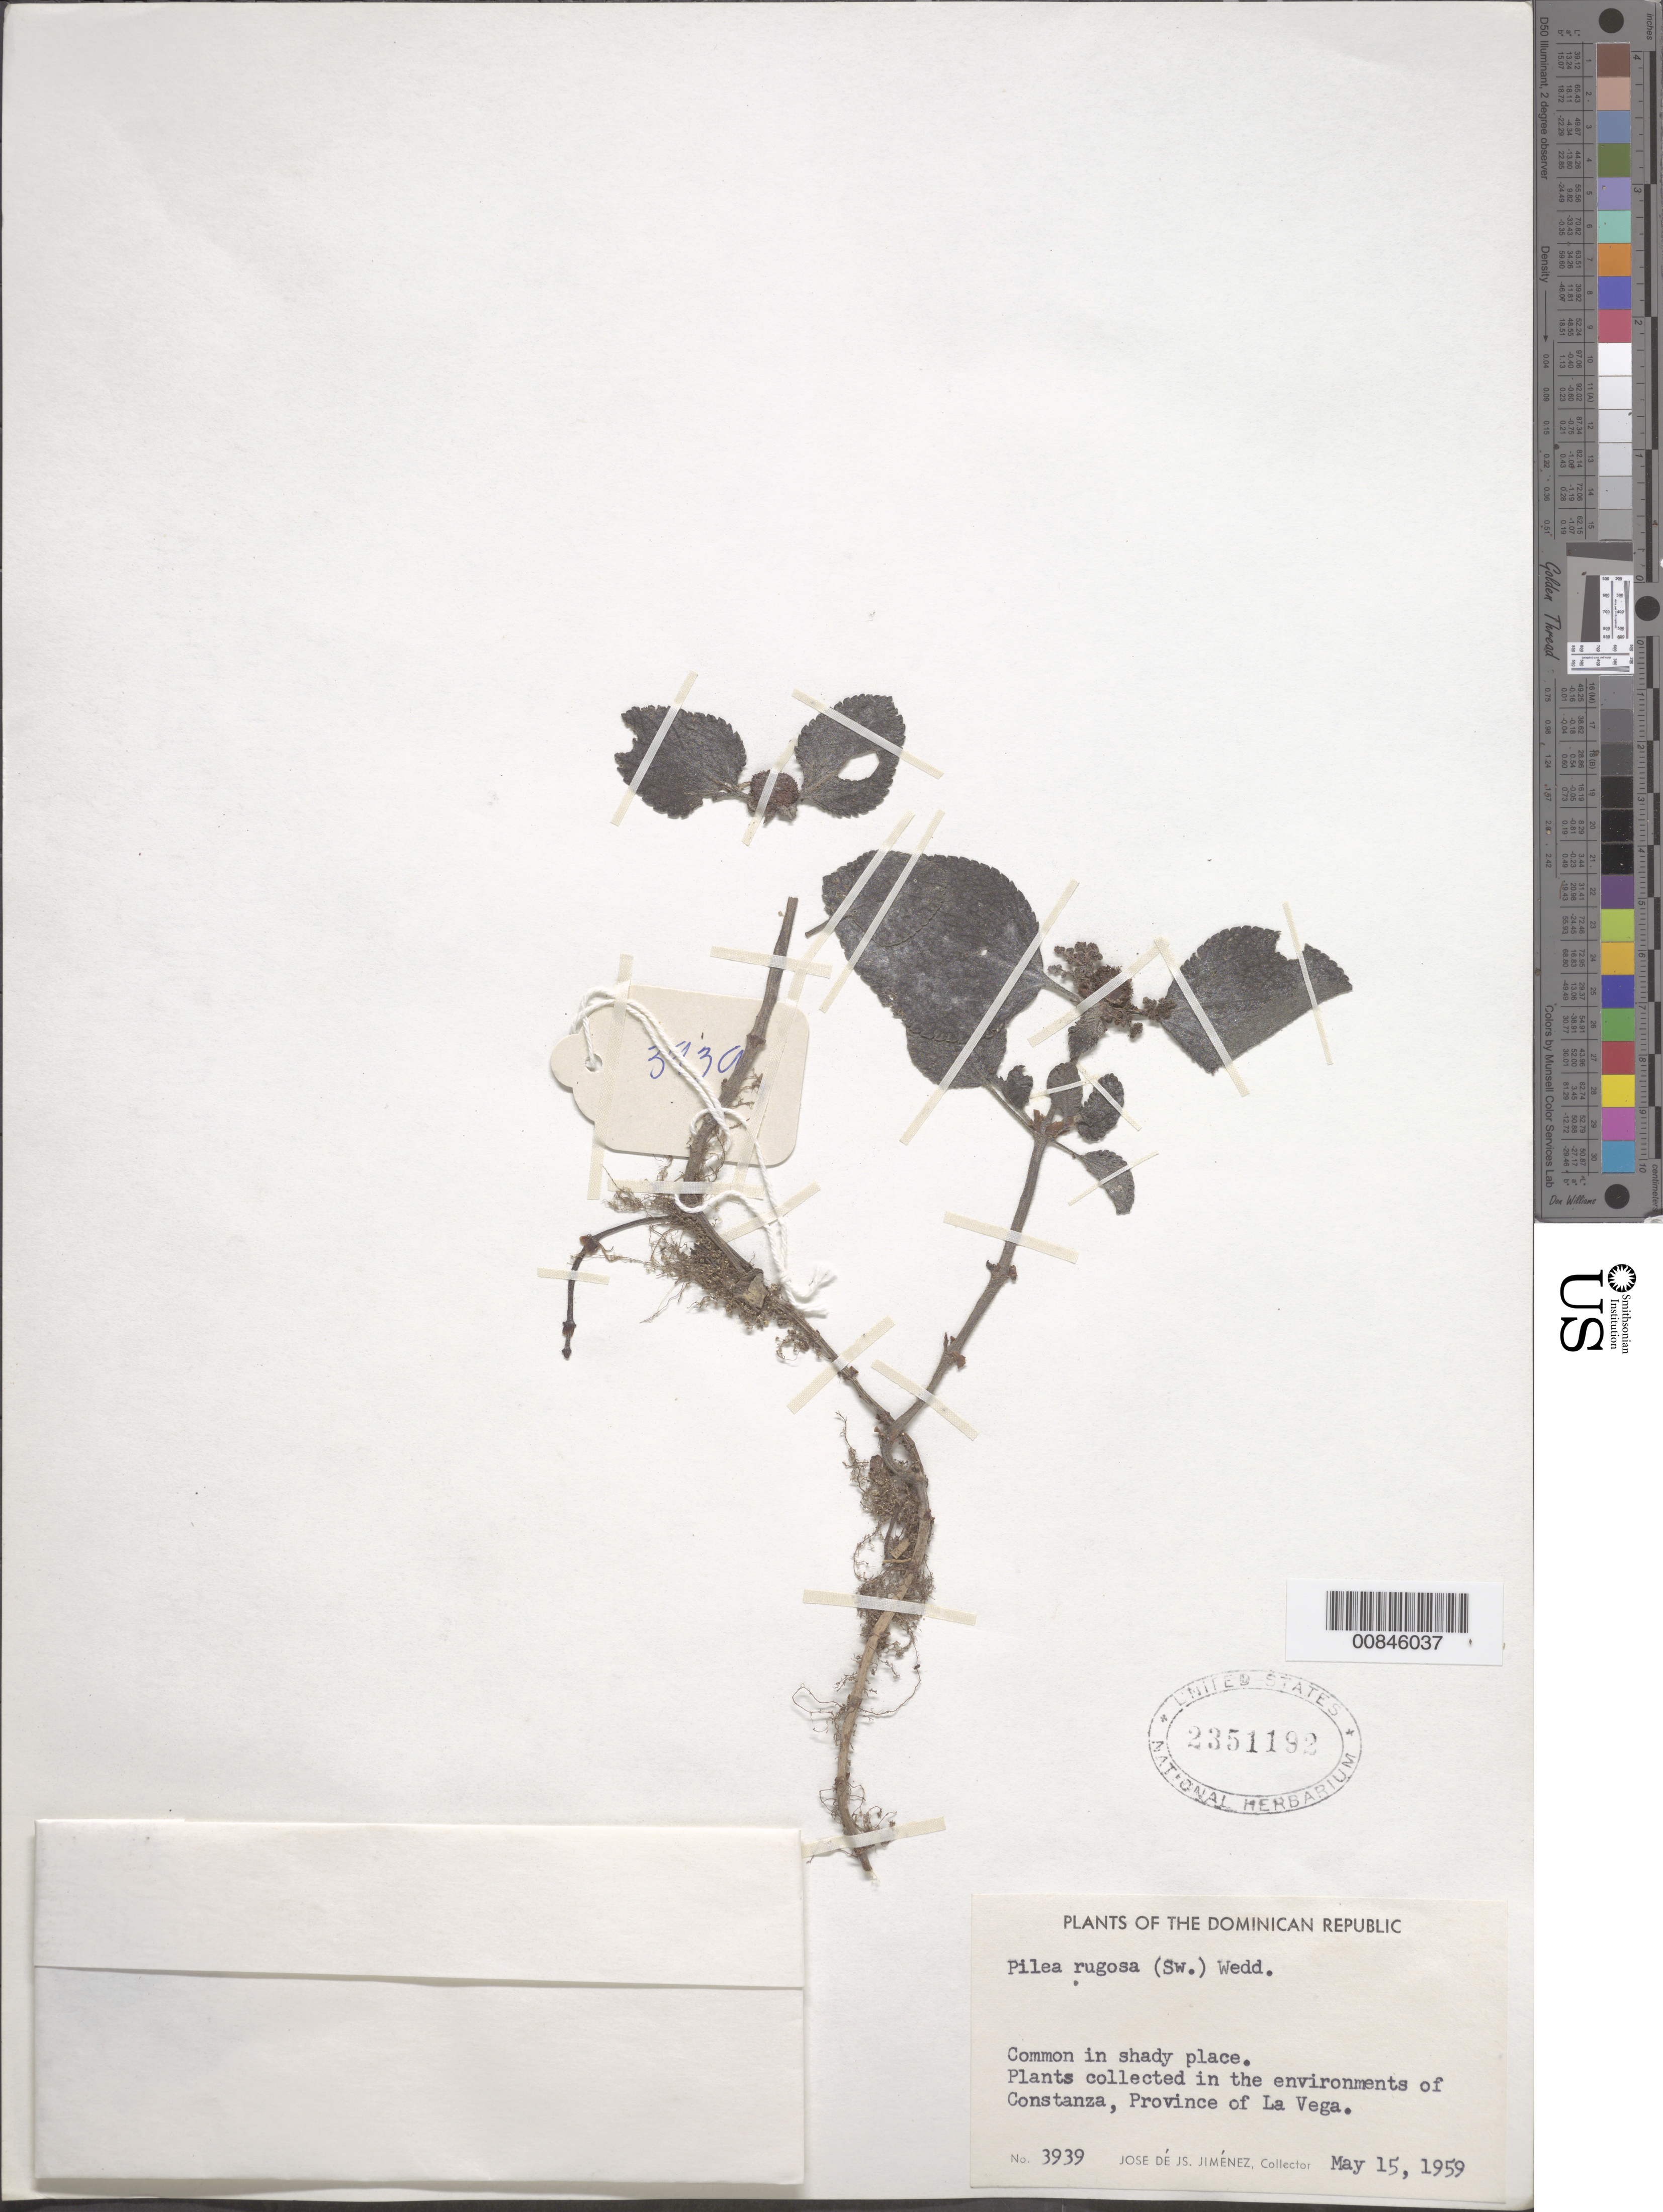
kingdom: Plantae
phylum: Tracheophyta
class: Magnoliopsida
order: Rosales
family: Urticaceae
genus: Pilea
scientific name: Pilea rugosa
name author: (Sw.) Wedd.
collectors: J. J. Jiménez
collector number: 3939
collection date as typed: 15 May 1959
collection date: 1959-05-15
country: Dominican Republic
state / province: La Vega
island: Hispaniola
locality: Environments of Constanza.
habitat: Common in shady place.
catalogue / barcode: US 2351192